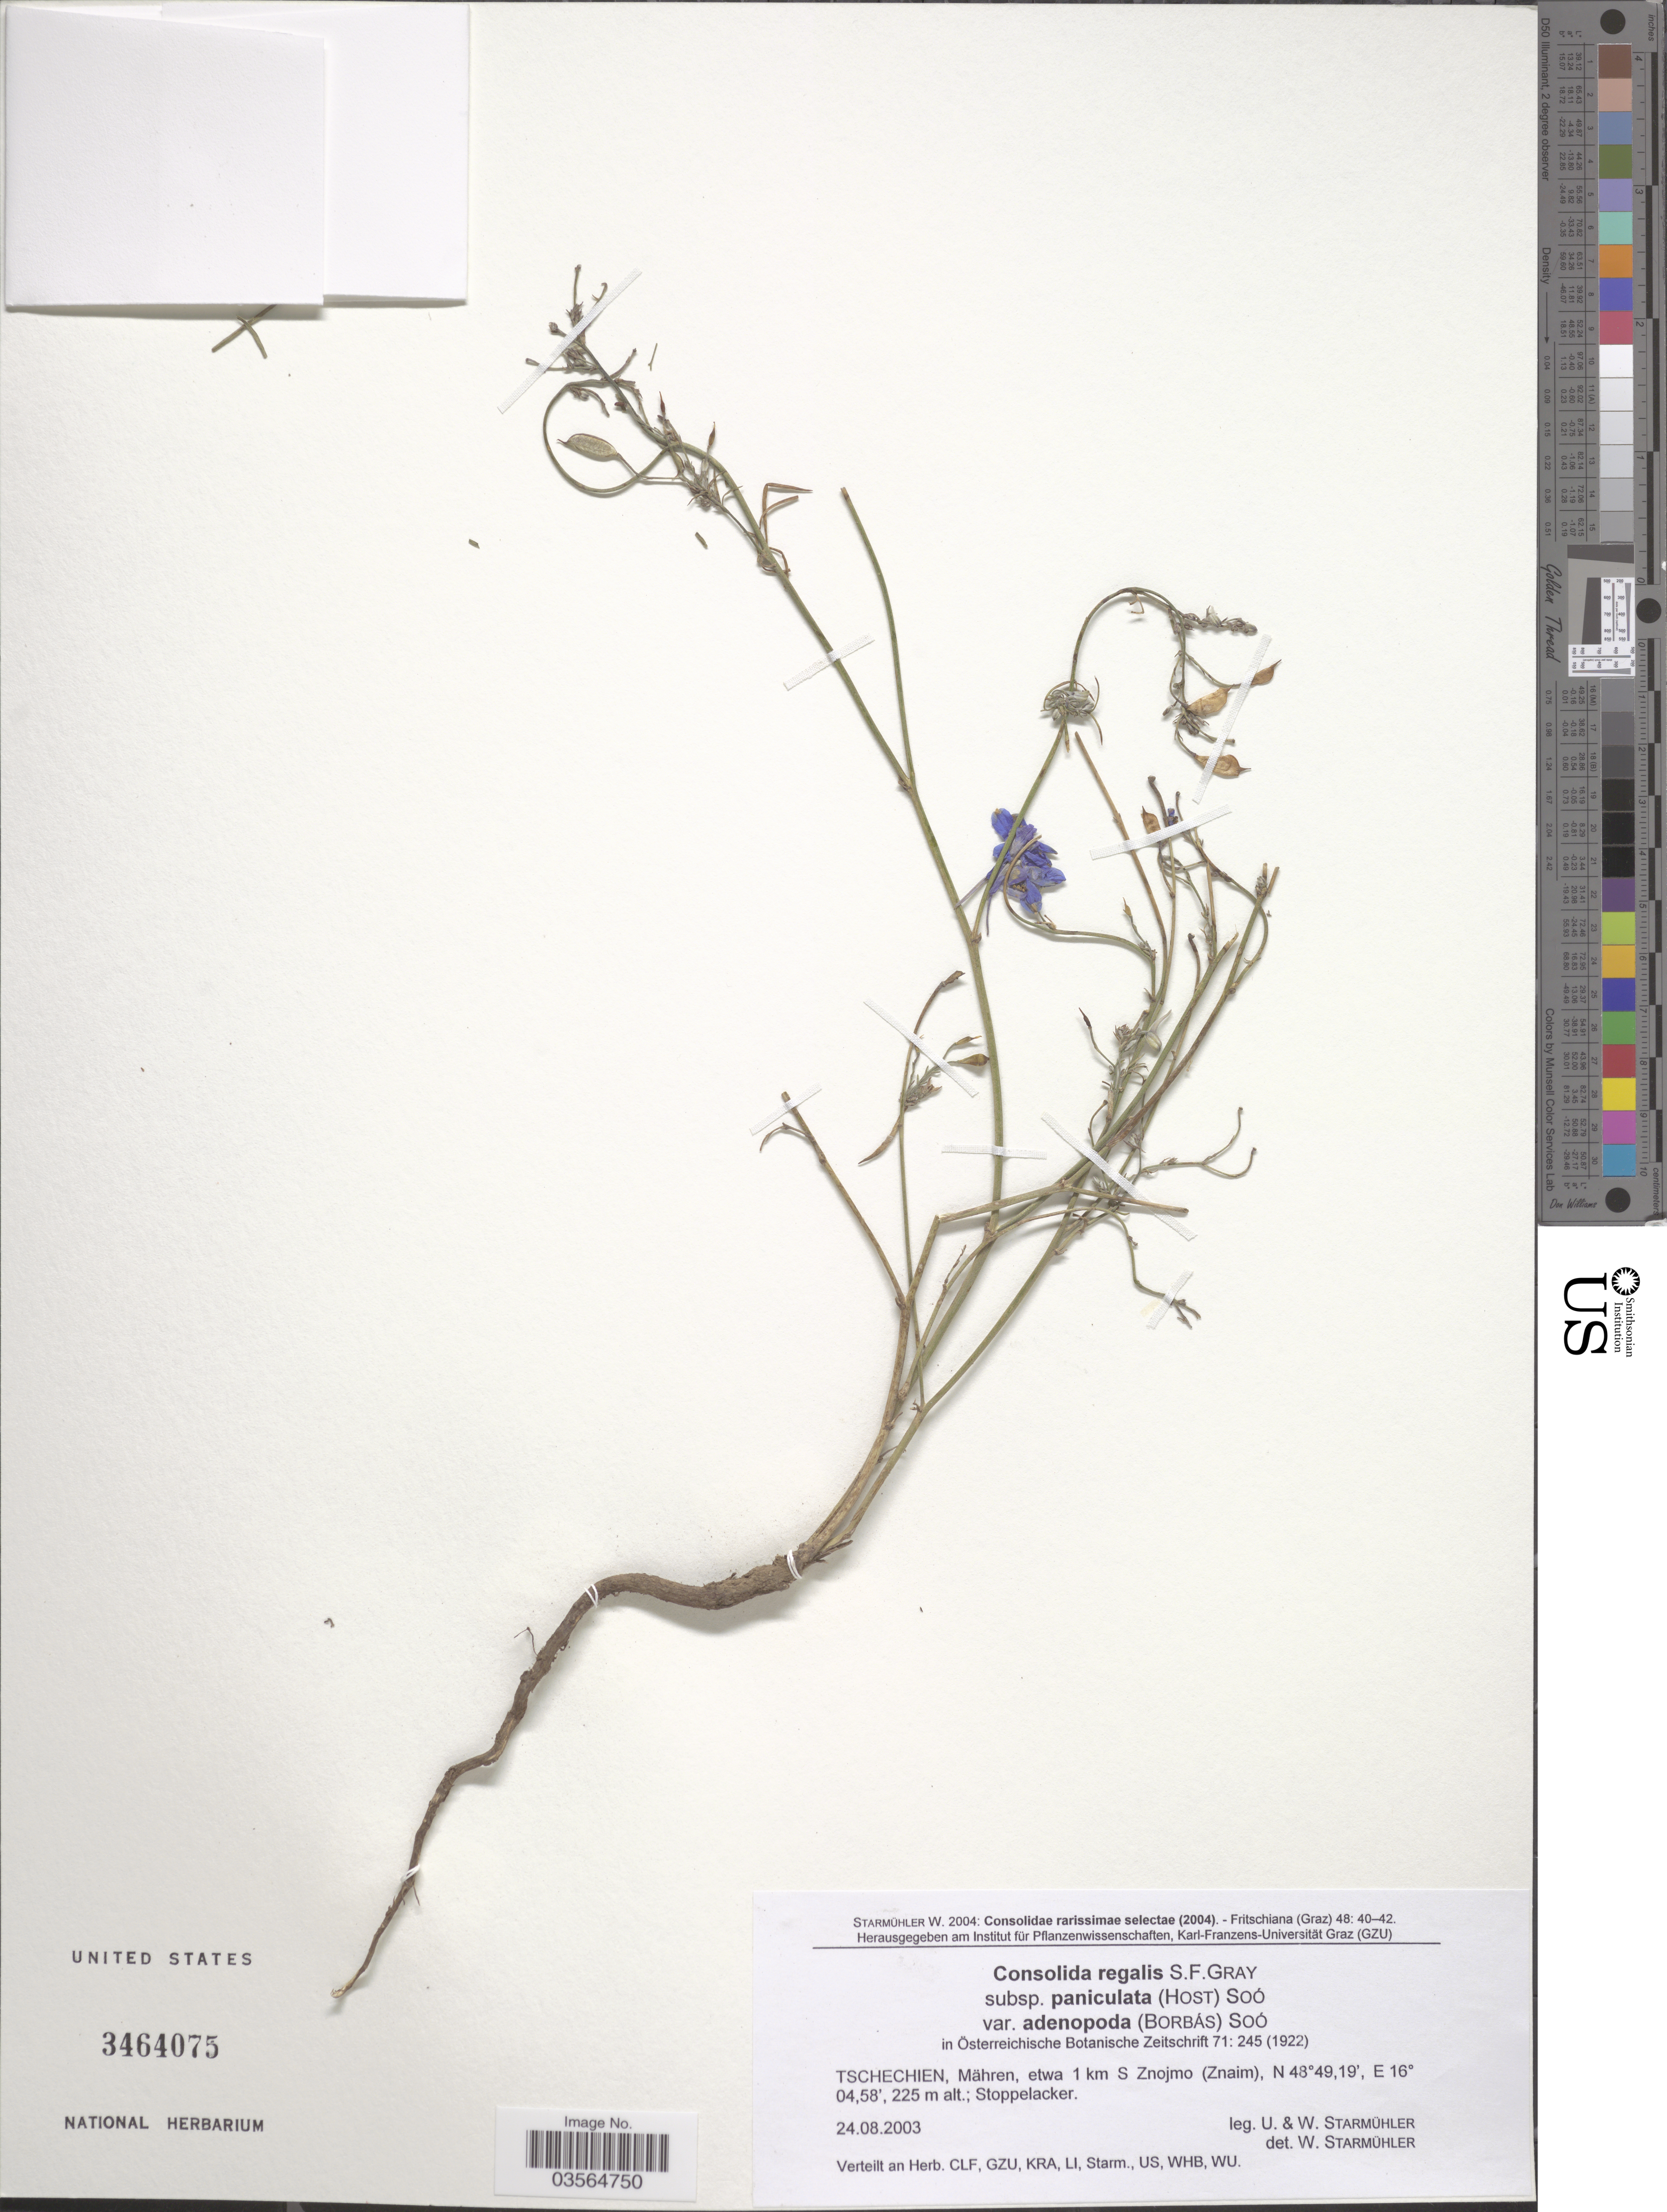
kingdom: Plantae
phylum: Tracheophyta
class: Magnoliopsida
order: Ranunculales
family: Ranunculaceae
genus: Delphinium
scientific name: Delphinium consolida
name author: L.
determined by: Du Pasquier, P.-E.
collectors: U. Starmuhler & W. Starmühler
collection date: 2003-08-24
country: Czechia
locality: Tschechien, Mähren, etwa 1 km S Znojmo (Znaim), Stoppelacker.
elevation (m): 225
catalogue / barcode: US 3464075